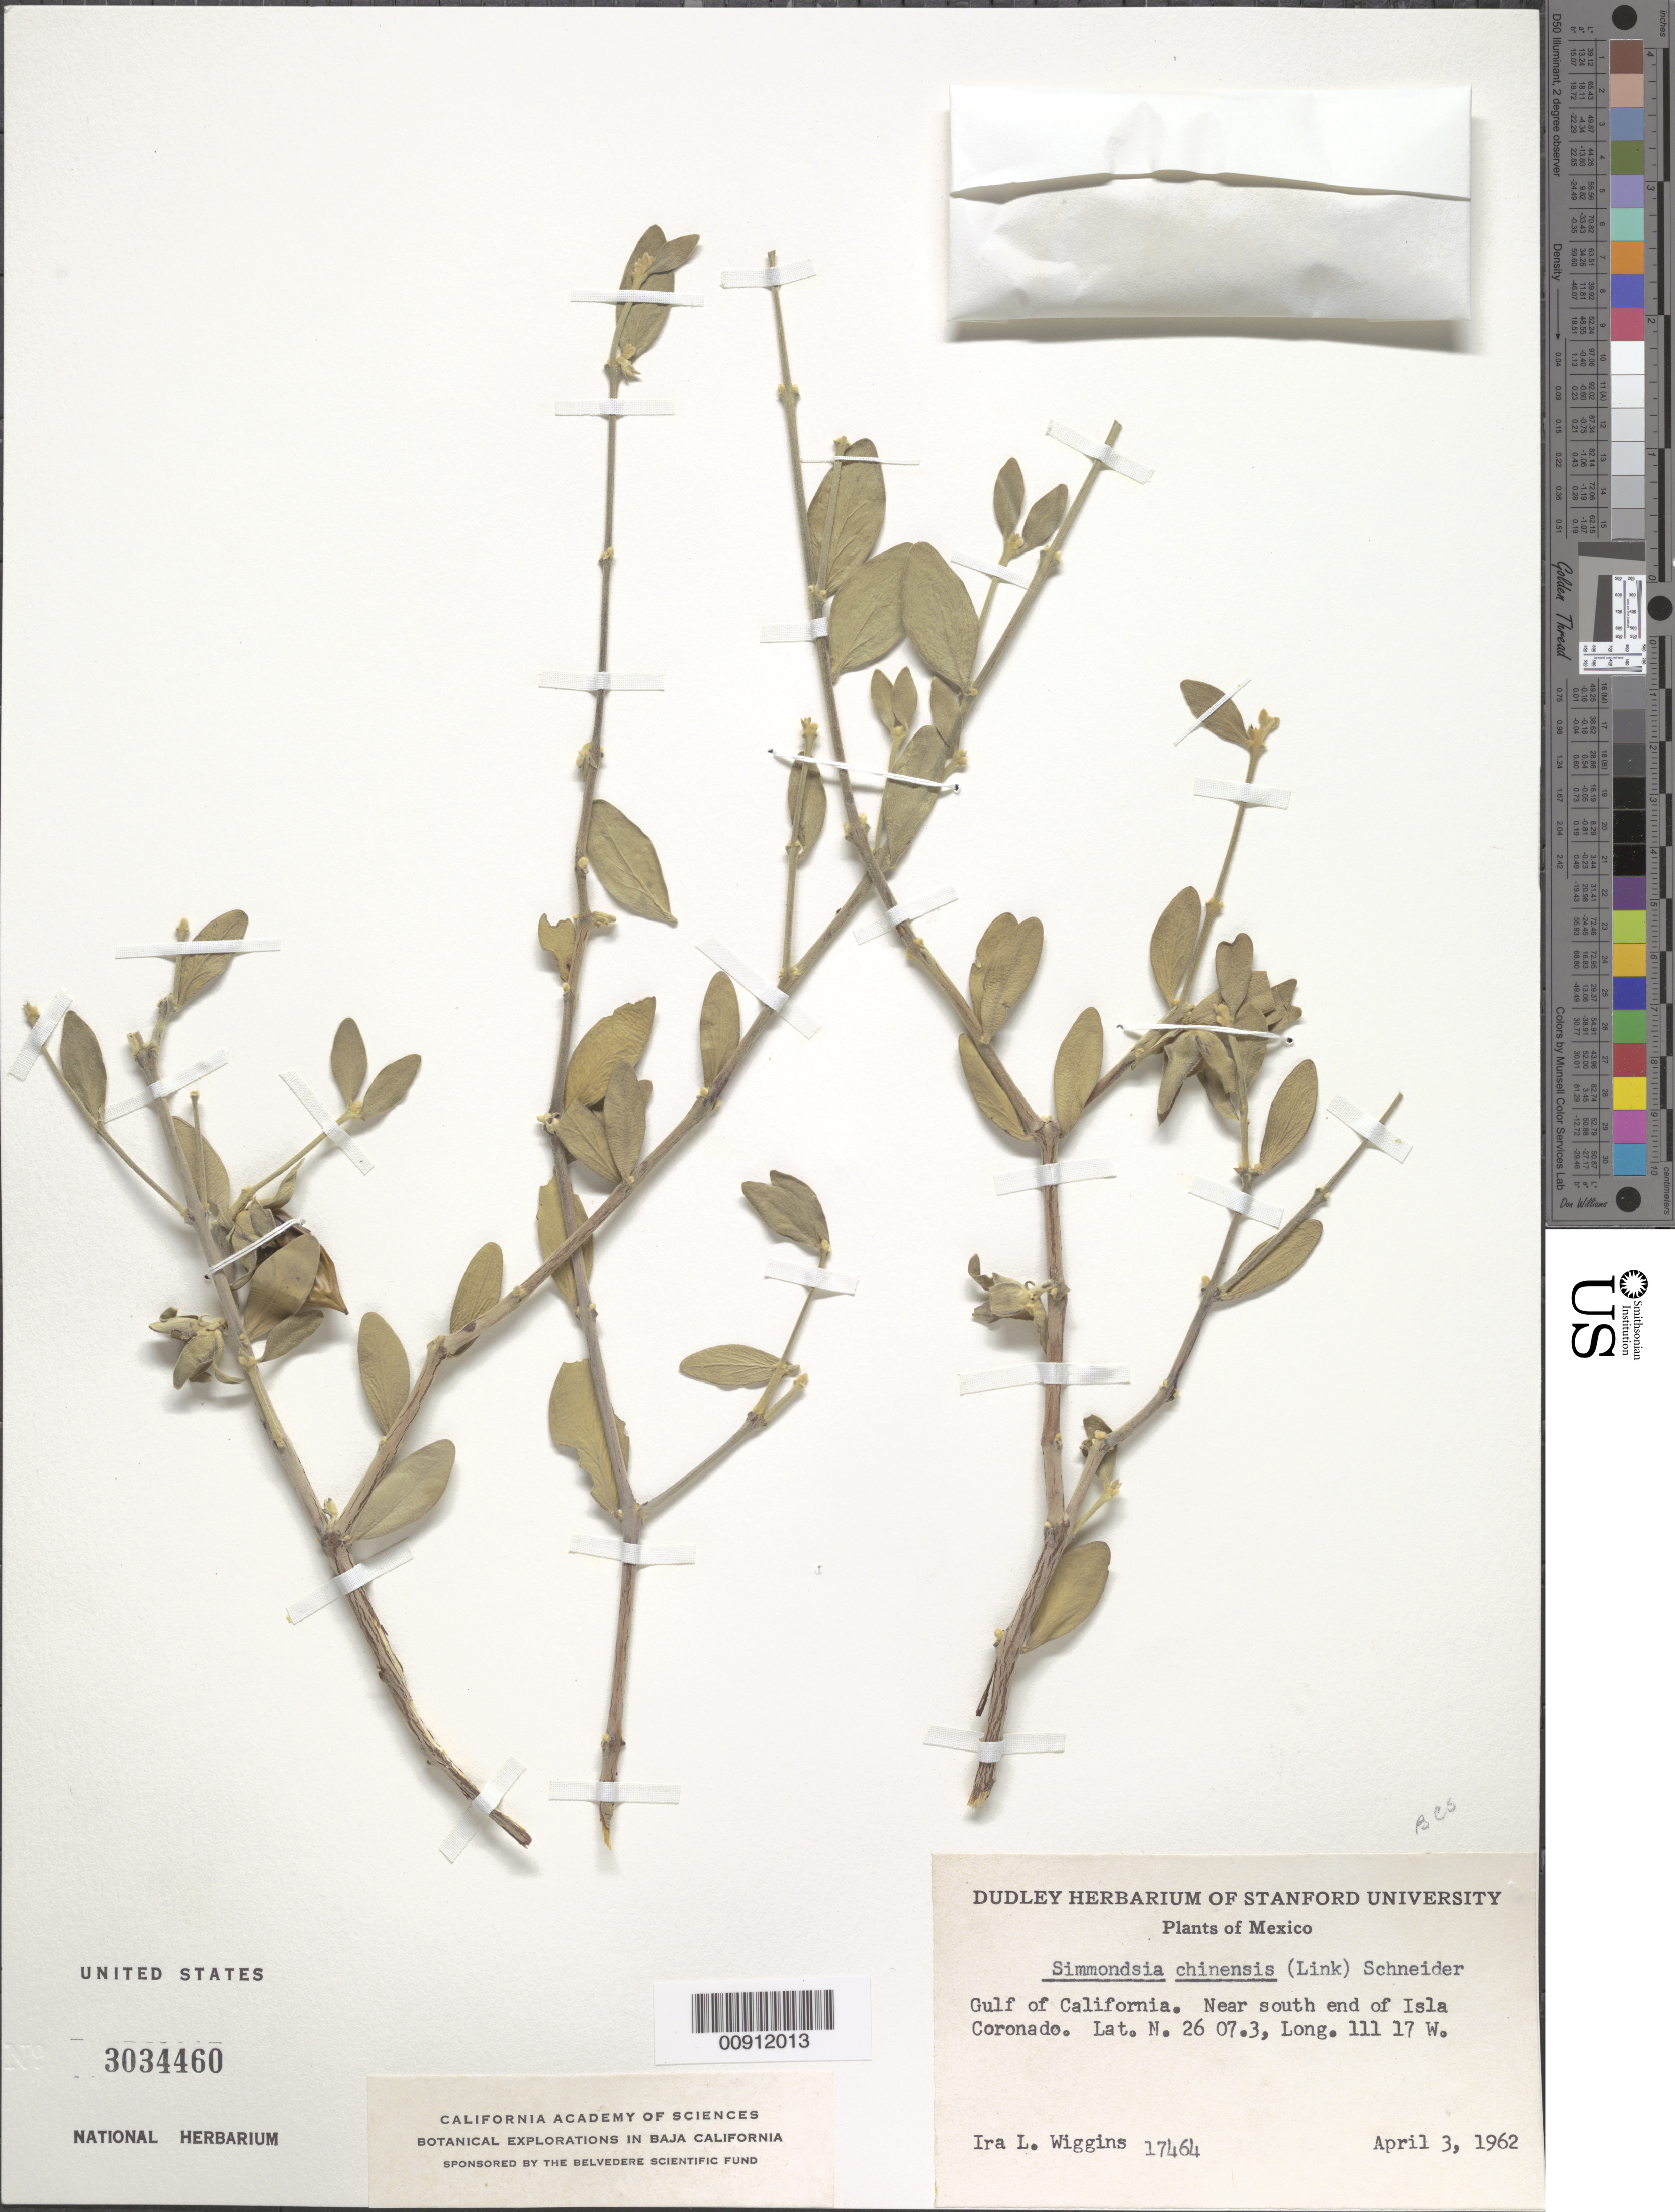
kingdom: Plantae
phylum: Tracheophyta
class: Magnoliopsida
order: Caryophyllales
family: Simmondsiaceae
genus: Simmondsia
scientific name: Simmondsia chinensis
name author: (Link) C.K. Schneid.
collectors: I. L. Wiggins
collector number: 17464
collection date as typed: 03 Apr 1962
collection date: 1962-04-03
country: Mexico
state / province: Baja California Sur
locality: Gulf of California. Near south end of Isla Coronado.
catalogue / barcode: US 3034460